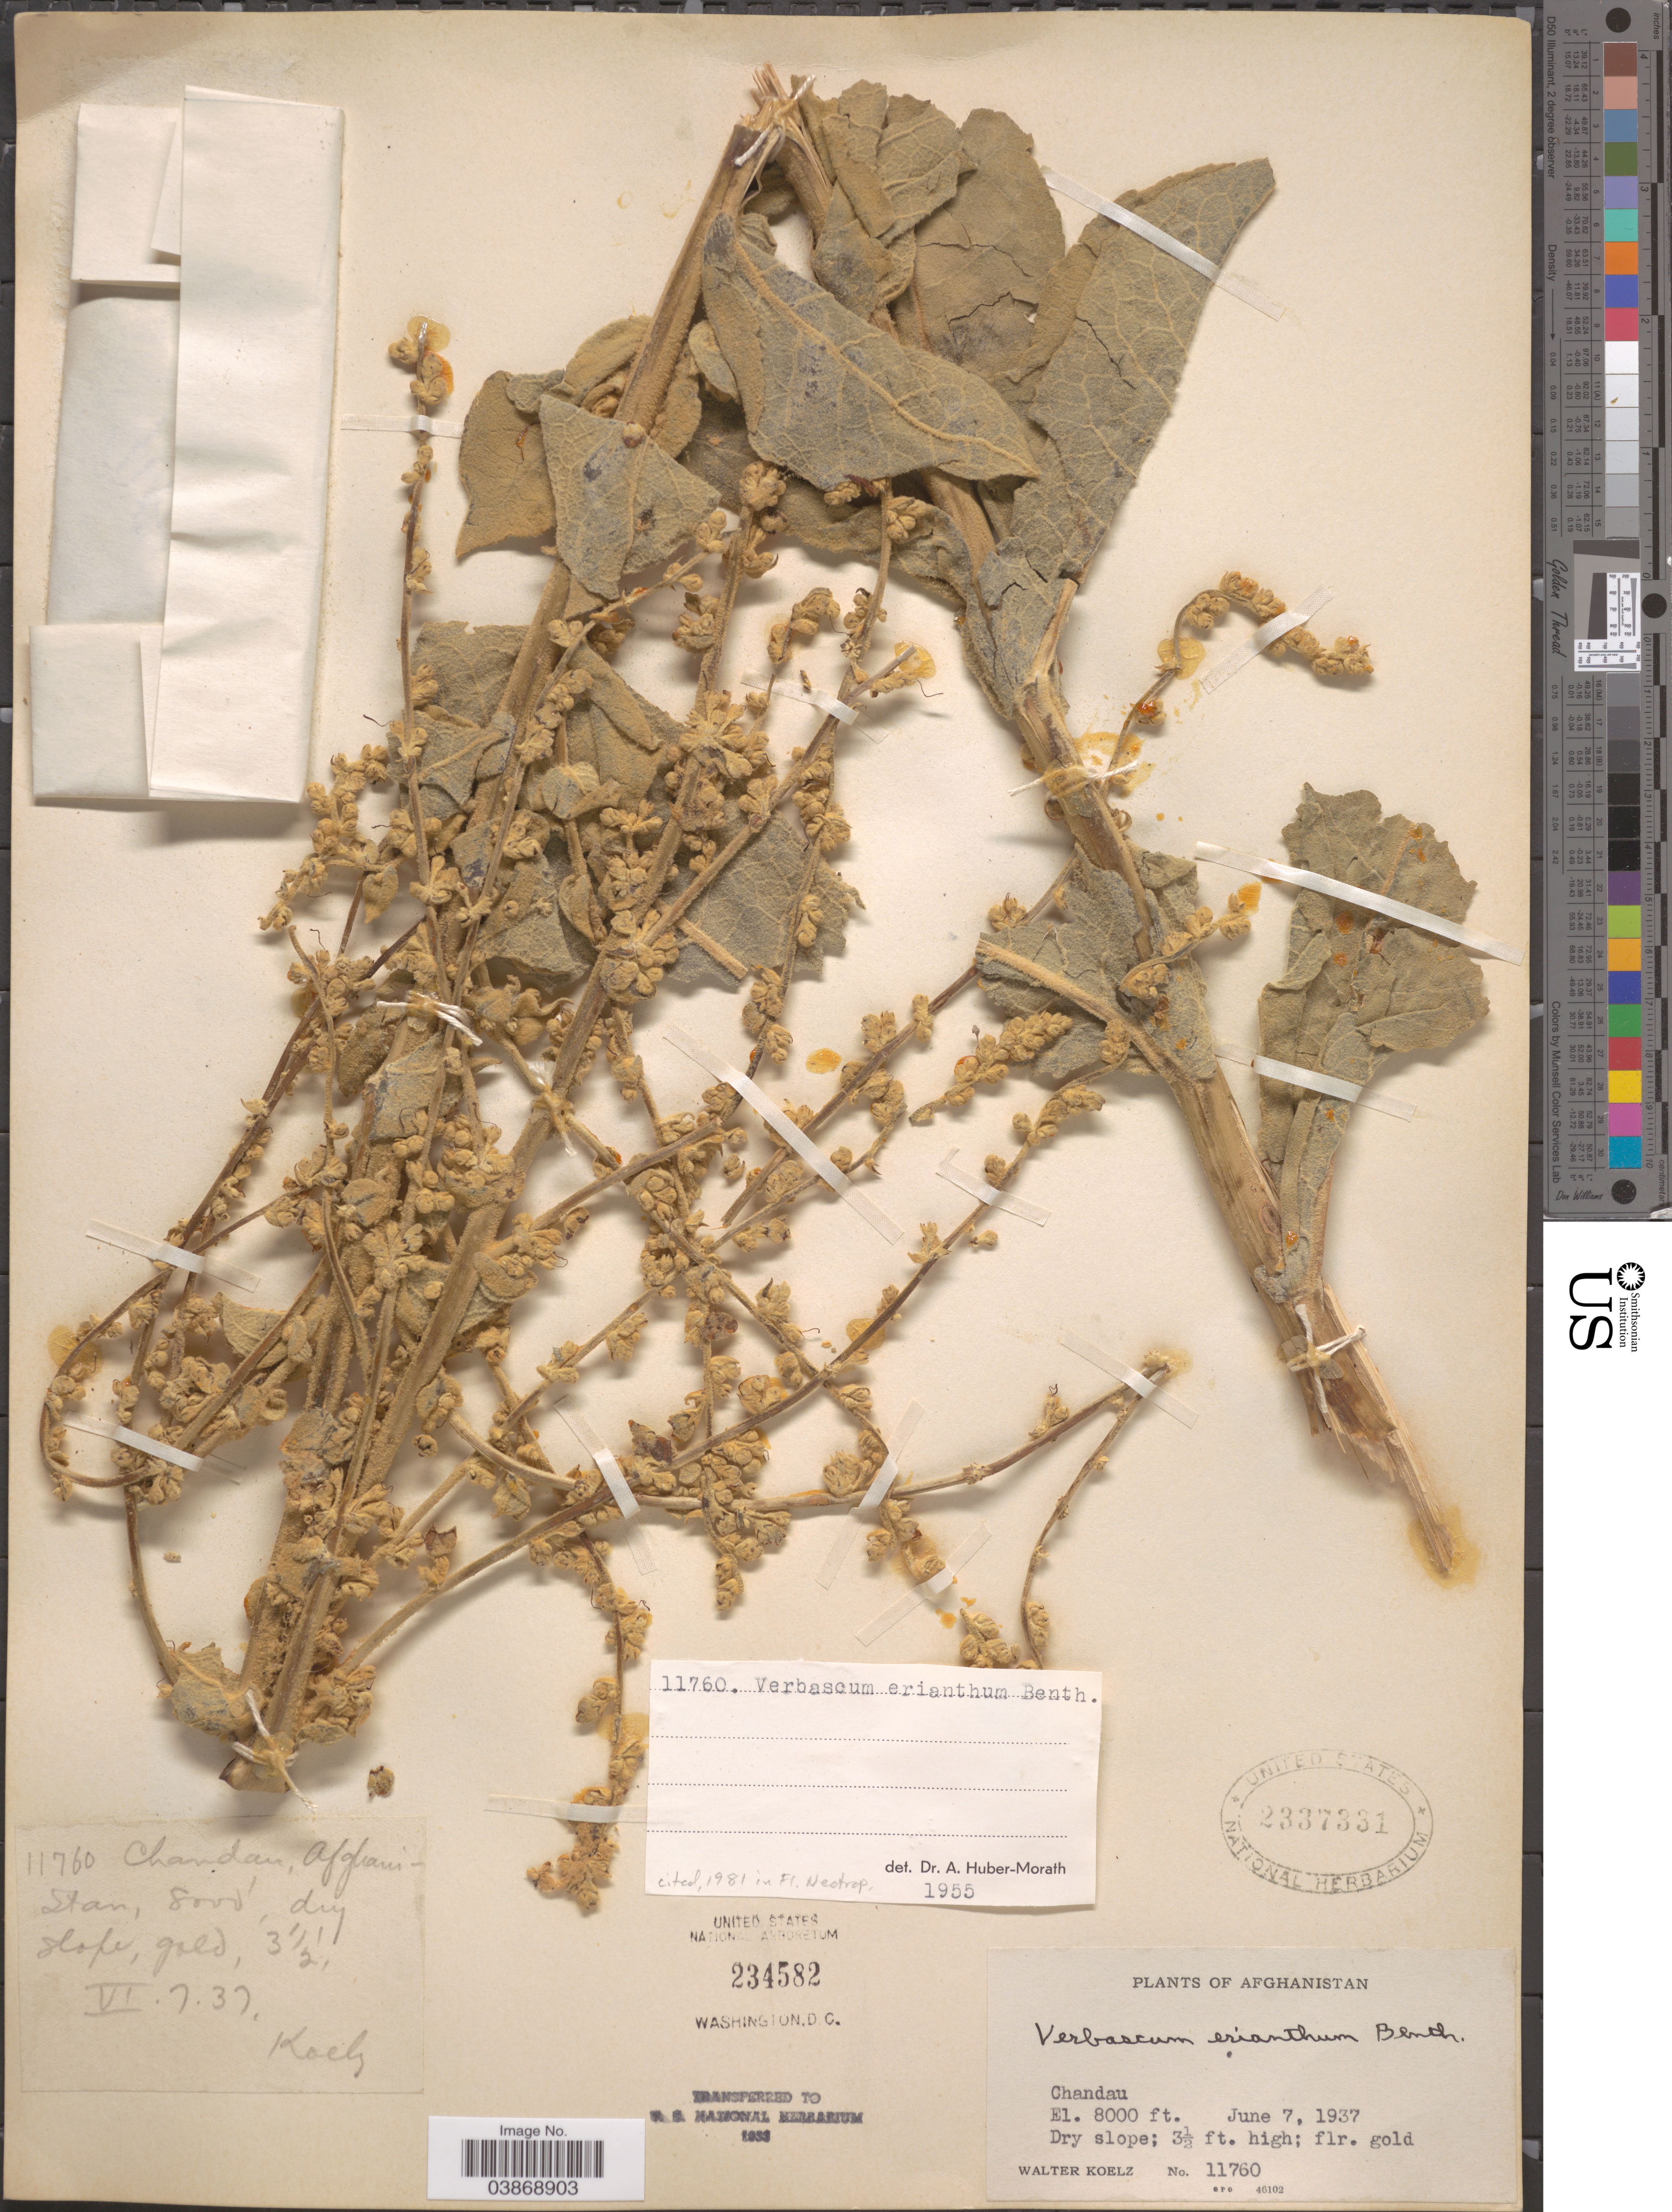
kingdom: Plantae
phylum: Tracheophyta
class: Magnoliopsida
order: Lamiales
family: Scrophulariaceae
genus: Verbascum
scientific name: Verbascum erianthum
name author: Benth.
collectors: W. N. Koelz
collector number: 11760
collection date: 1937-06-07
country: Afghanistan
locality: Chandau.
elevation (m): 2438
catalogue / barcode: US 2337331